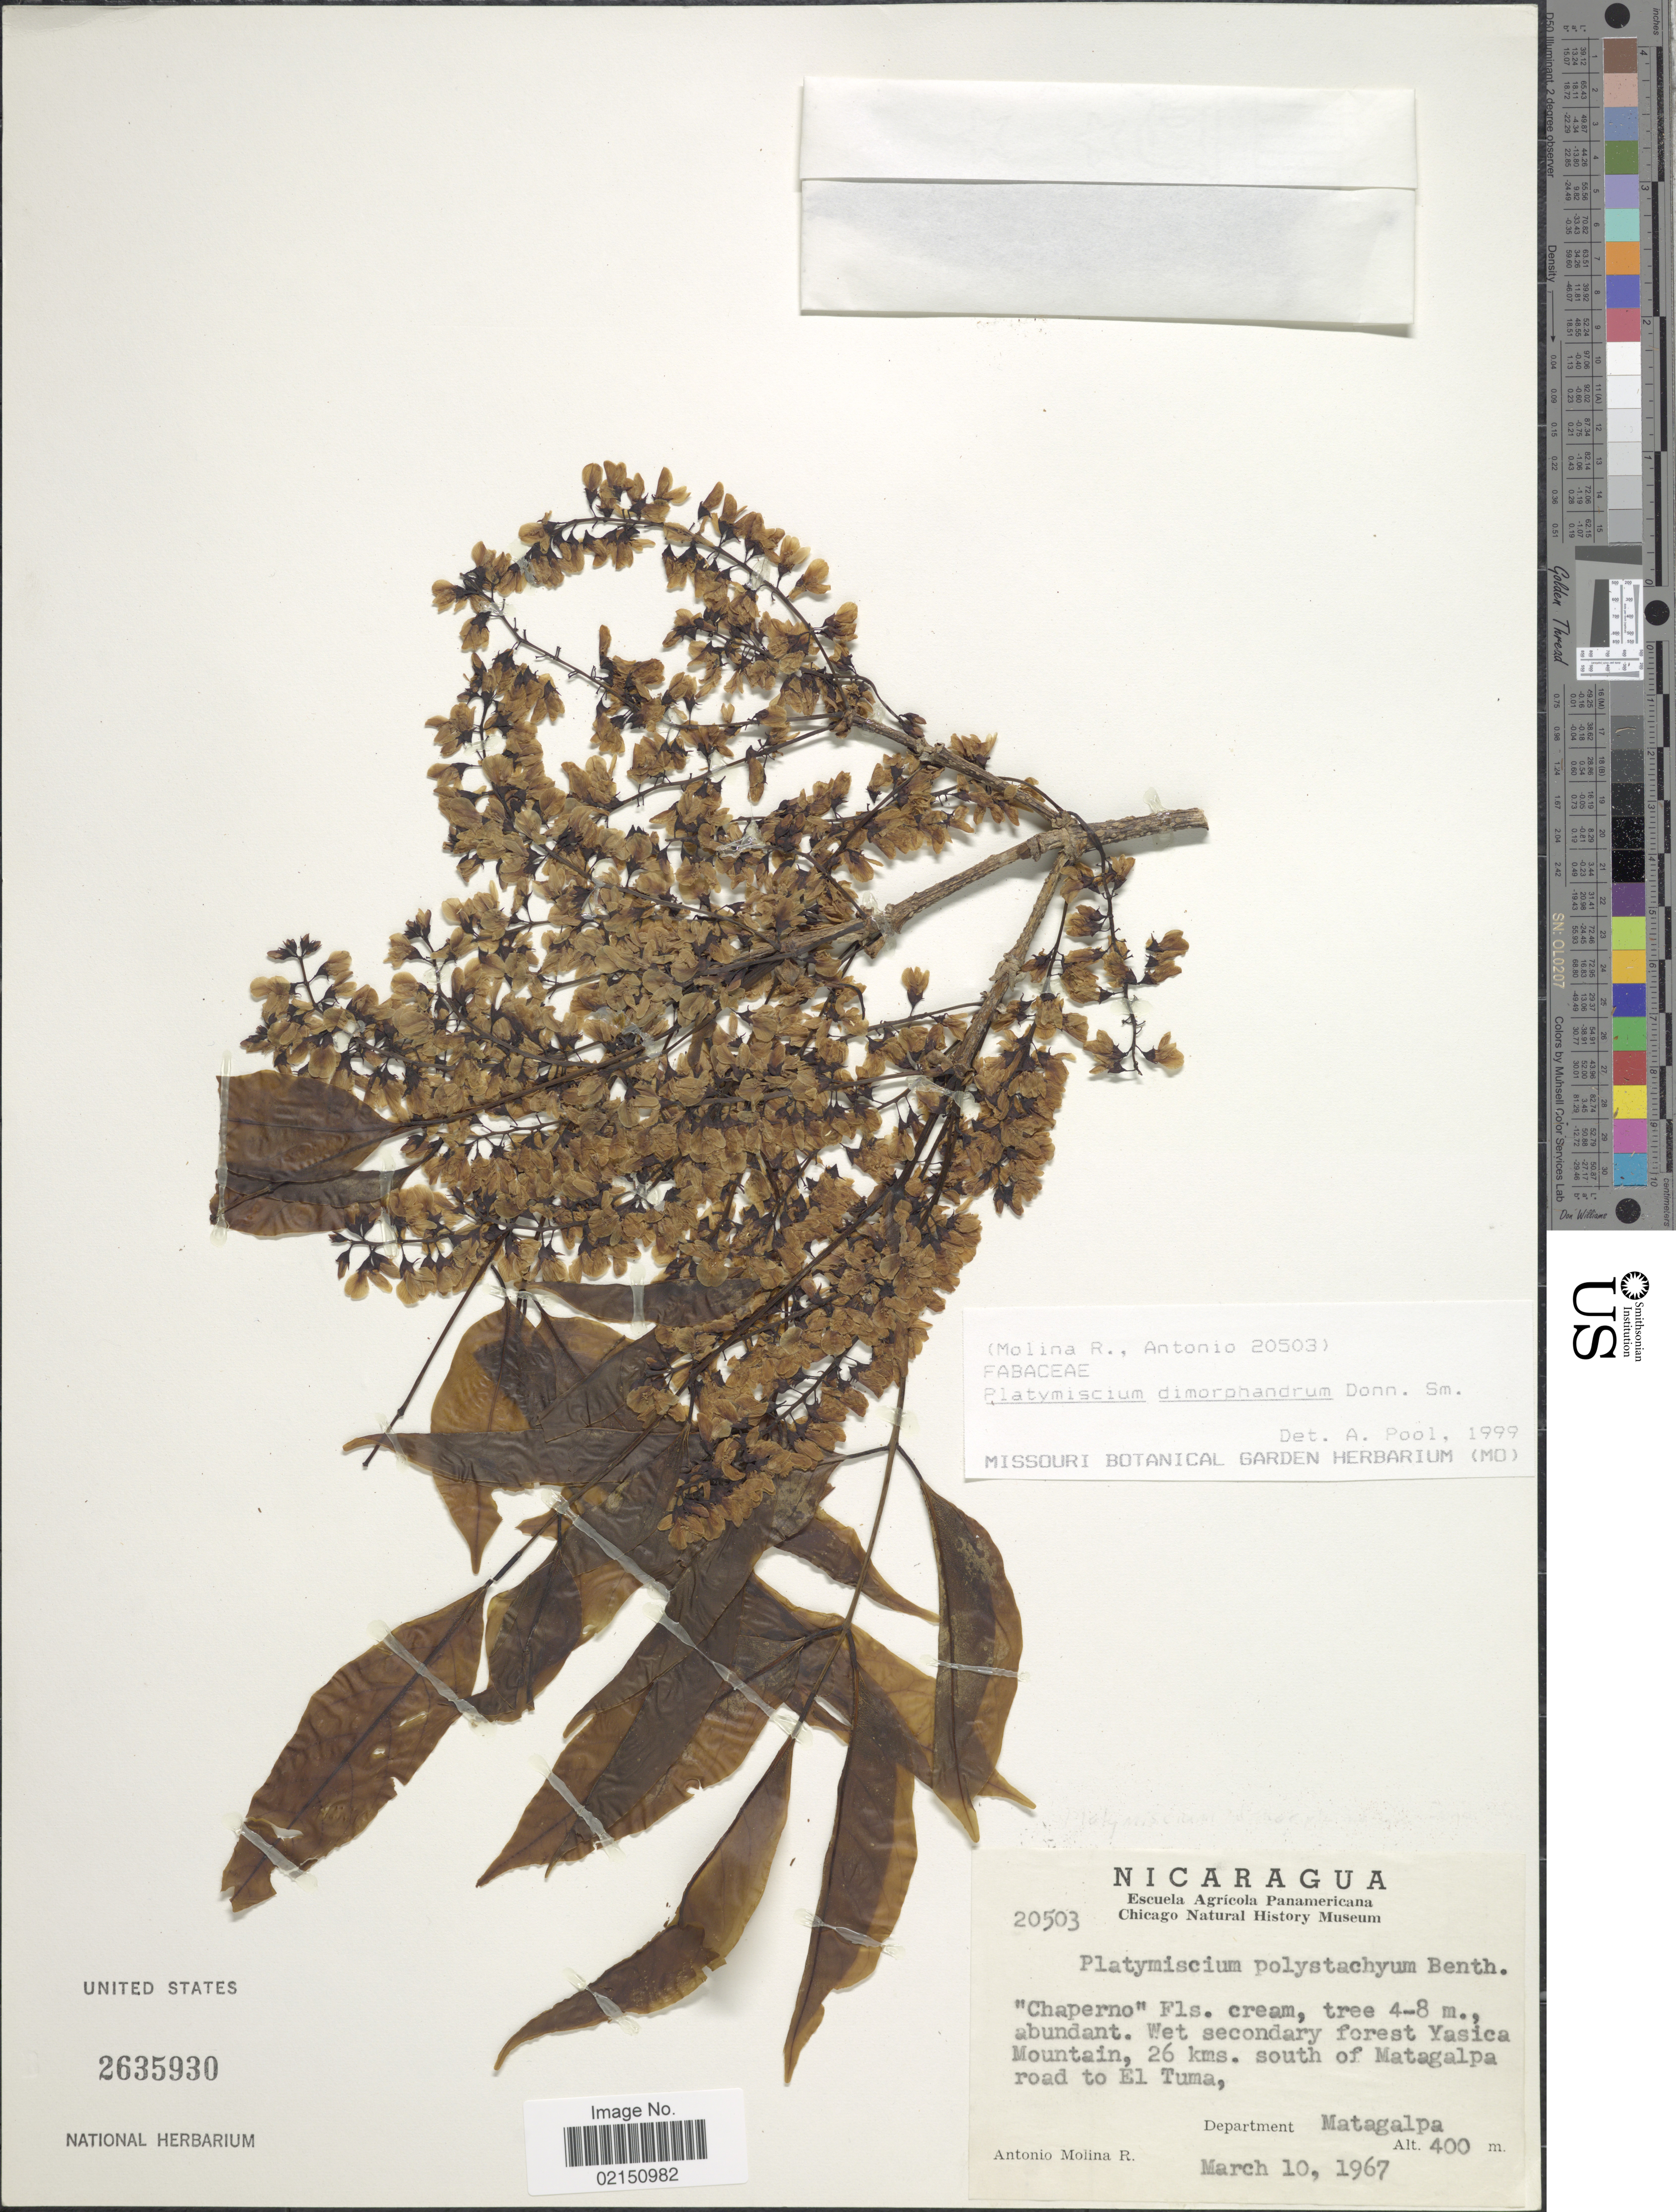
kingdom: Plantae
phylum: Tracheophyta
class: Magnoliopsida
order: Fabales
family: Fabaceae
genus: Platymiscium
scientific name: Platymiscium dimorphandrum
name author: Donn. Sm.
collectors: A. Molina R.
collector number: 20503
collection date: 1967-03-10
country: Nicaragua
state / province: Matagalpa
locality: Wet secondary forest Yasica Mountain, 26 kms south of Matagalpa road to El Tuma, Department Matagalpa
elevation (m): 400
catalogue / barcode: US 2635930